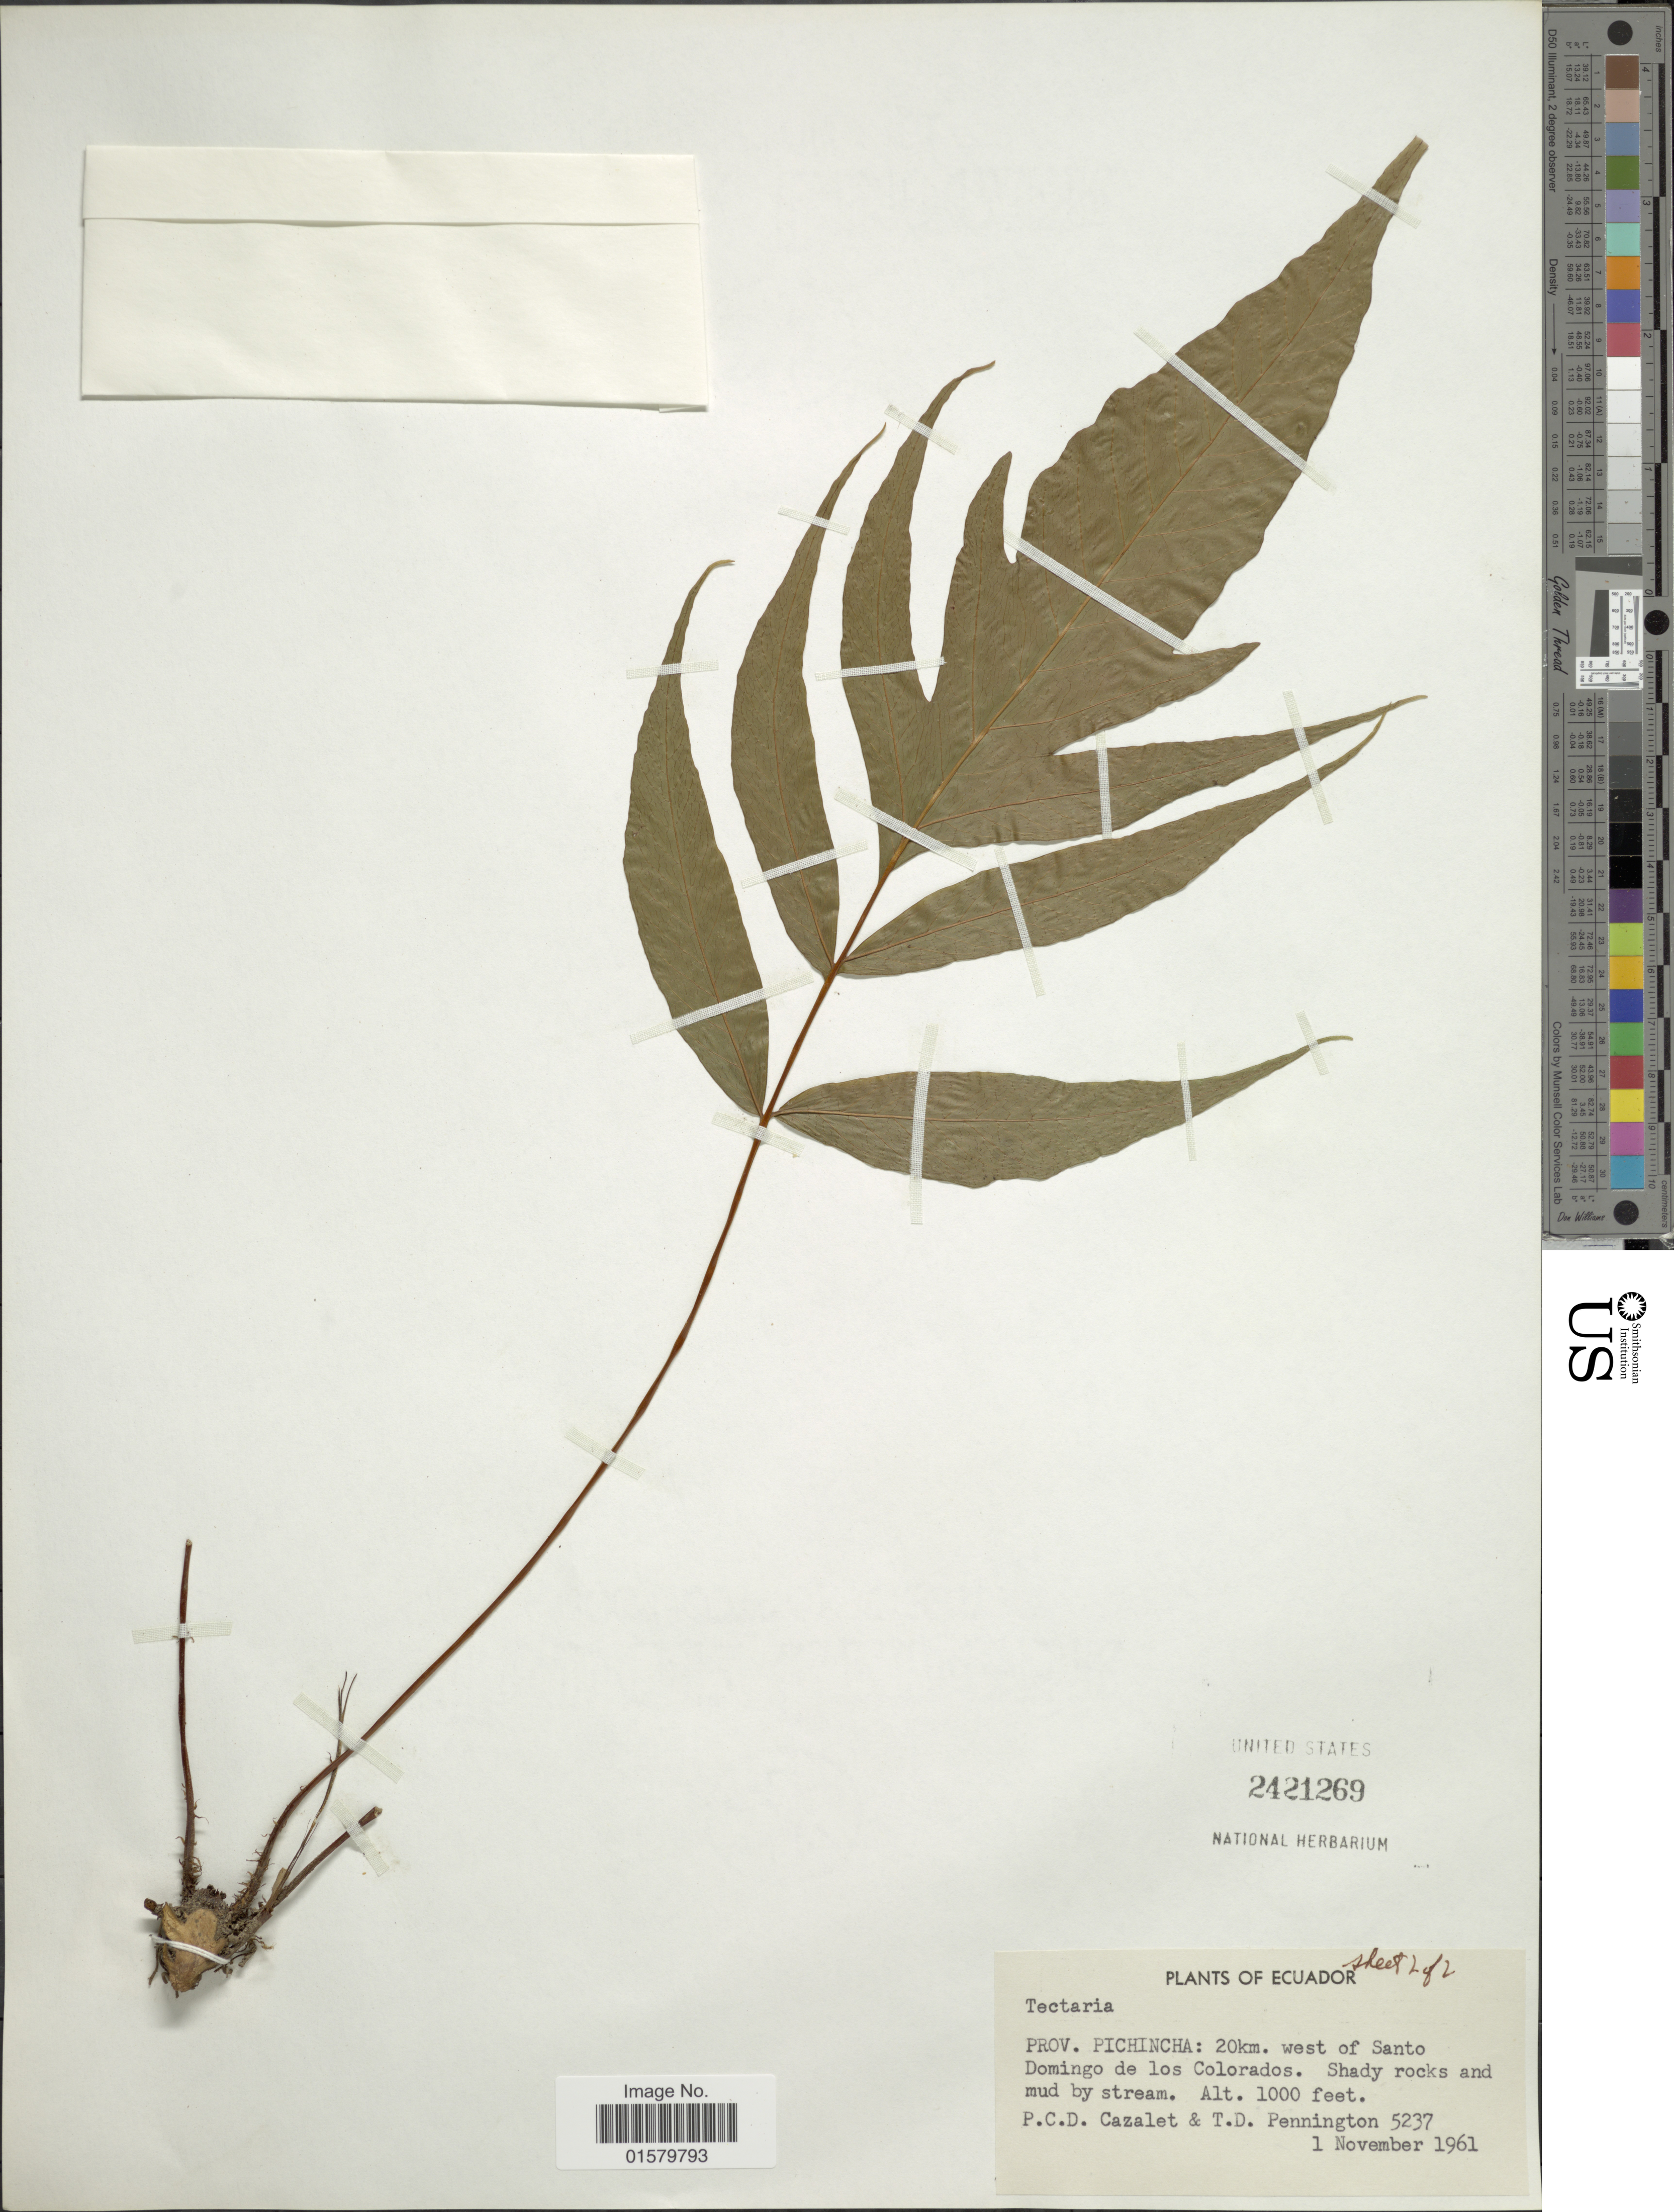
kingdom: Plantae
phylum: Tracheophyta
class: Polypodiopsida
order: Polypodiales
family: Tectariaceae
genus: Tectaria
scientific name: Tectaria lizarzaburui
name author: (Sodiro) C. Chr.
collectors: P. C. D. Cazalet & T. D. Pennington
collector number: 5237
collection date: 1961-11-01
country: Ecuador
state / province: Pichincha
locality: Prov. Pichincha: 20 km west of Santo Domingo de los Colorados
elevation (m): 305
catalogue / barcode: US 2421269